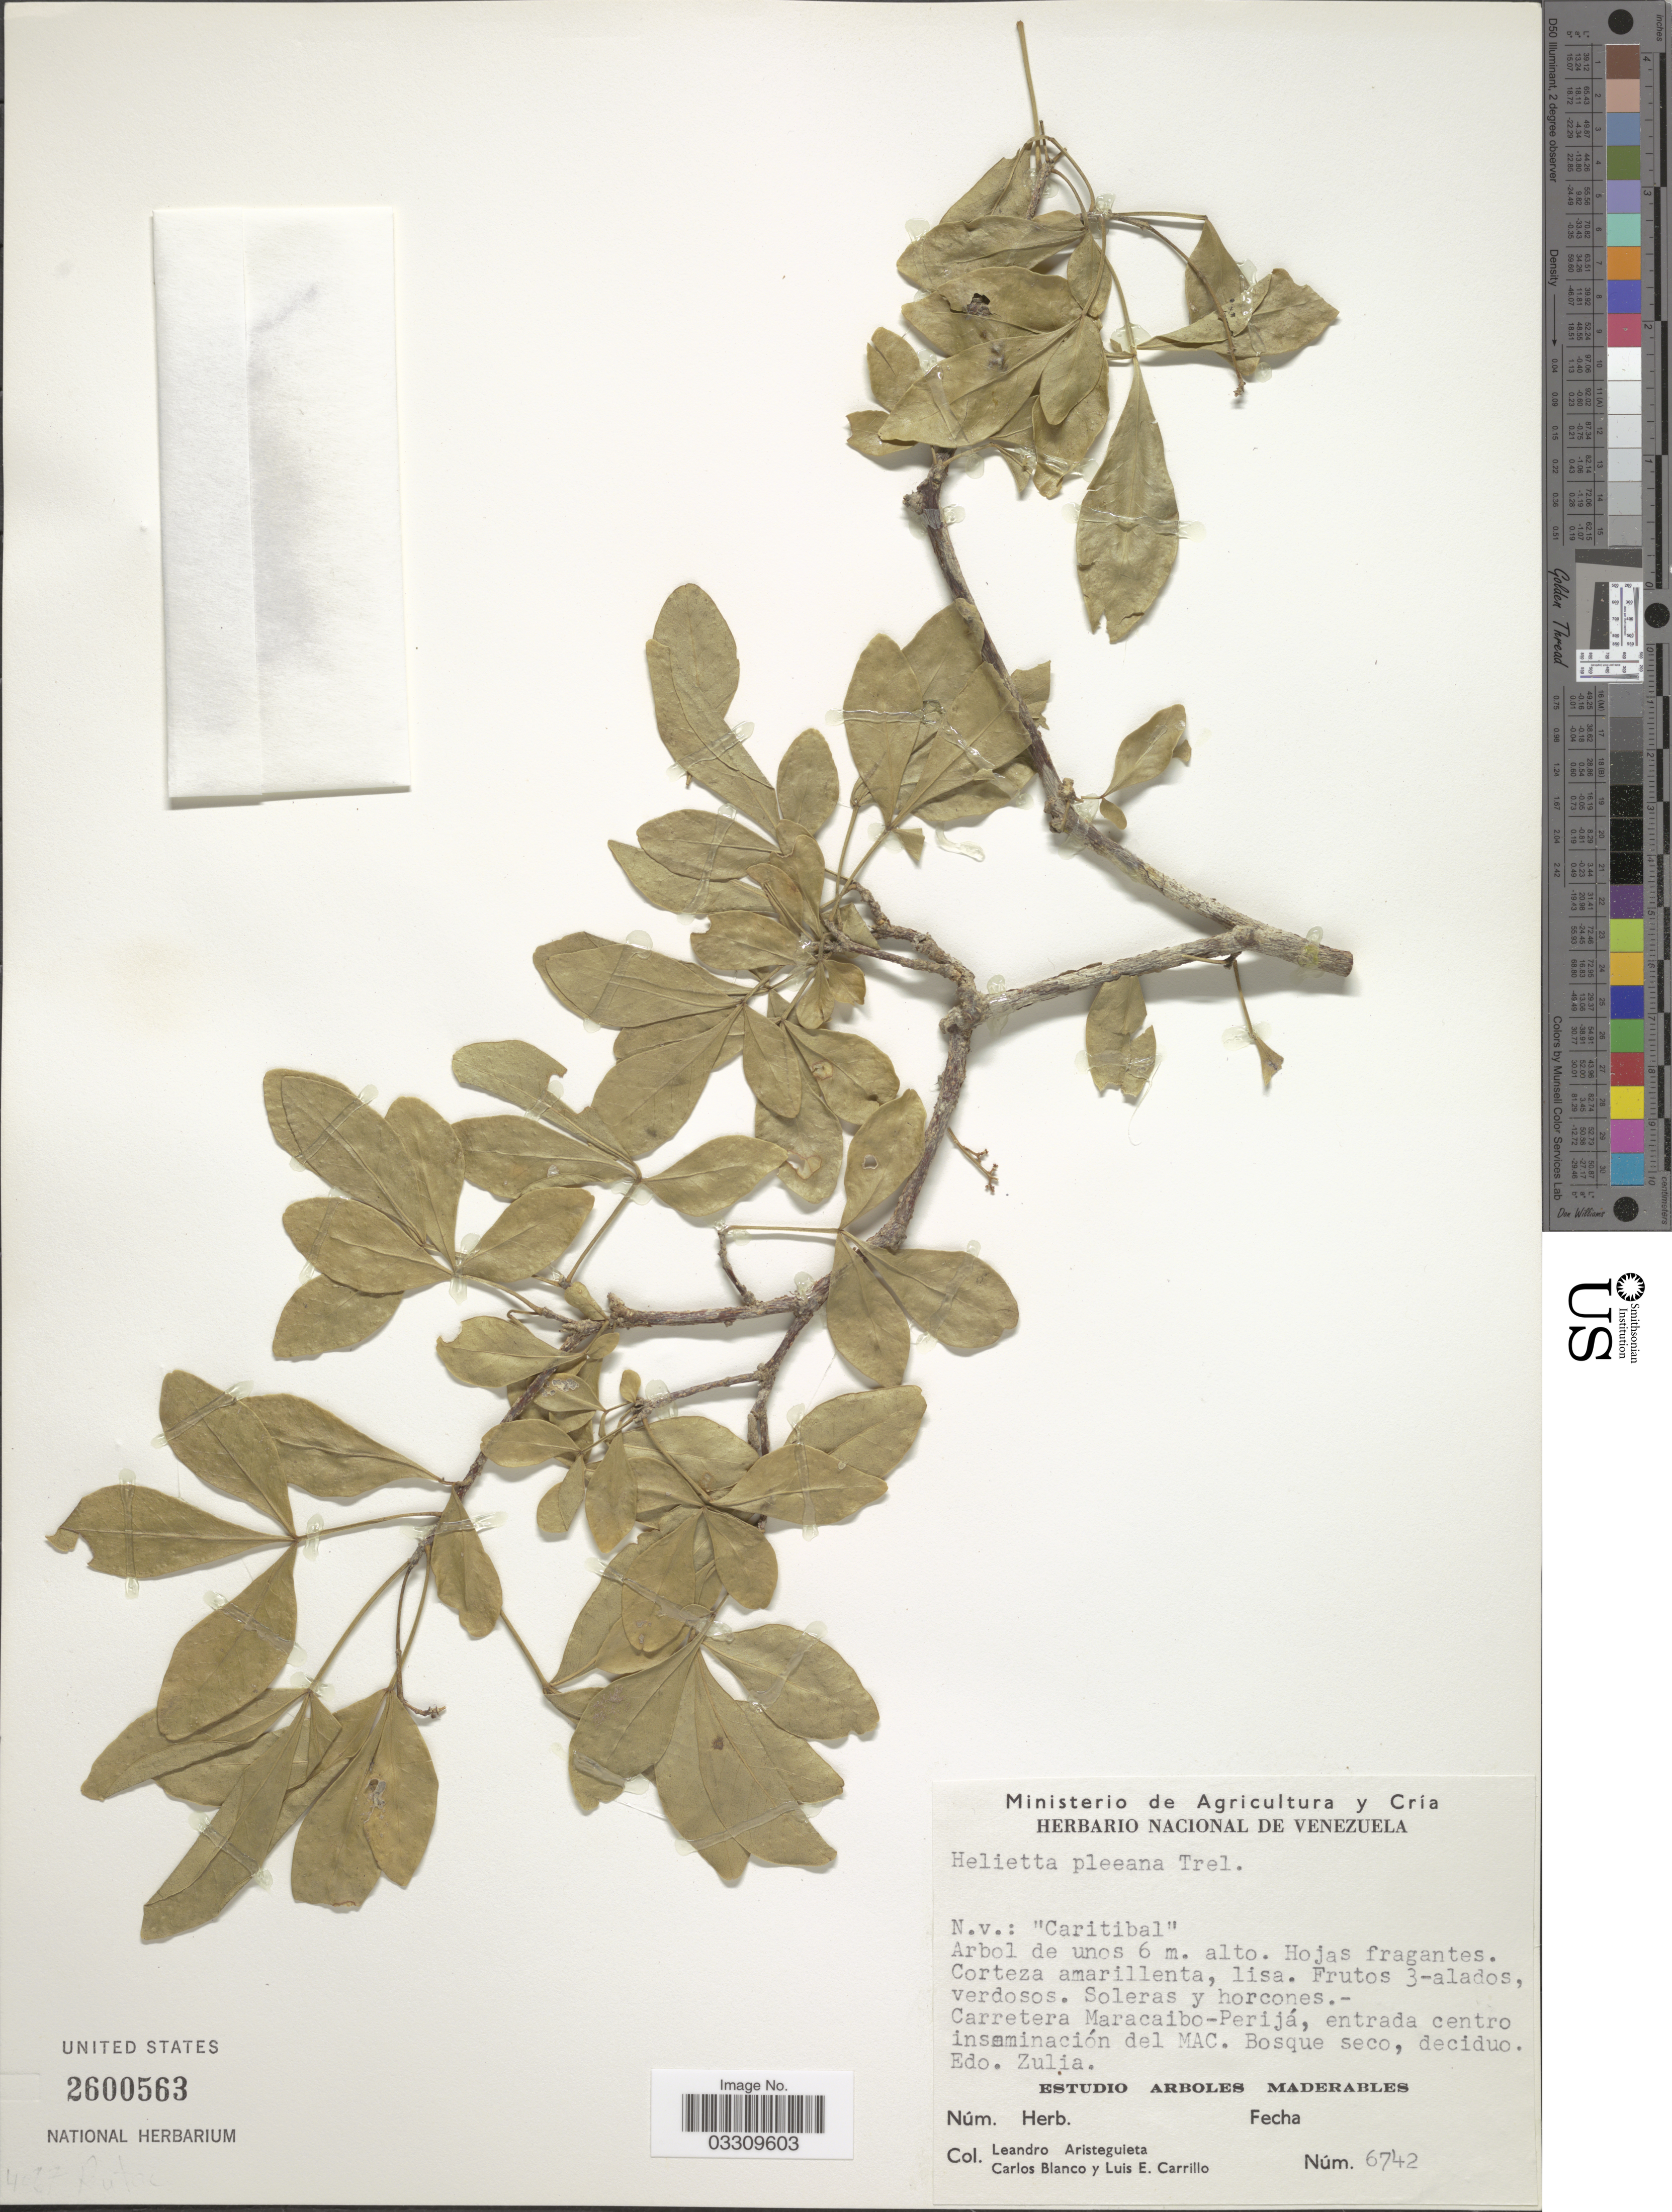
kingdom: Plantae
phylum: Tracheophyta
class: Magnoliopsida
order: Sapindales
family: Rutaceae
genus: Helietta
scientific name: Helietta pleana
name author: Tul.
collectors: L. Aristeguieta, C. Blanco & L. Carrillo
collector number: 6742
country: Venezuela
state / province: Zulia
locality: Carretera Maracaibo-Perijá, entrada centro inseminación del MAC. Edo. Zulia, Estudio Arboles Maderables.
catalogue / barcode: US 2600563